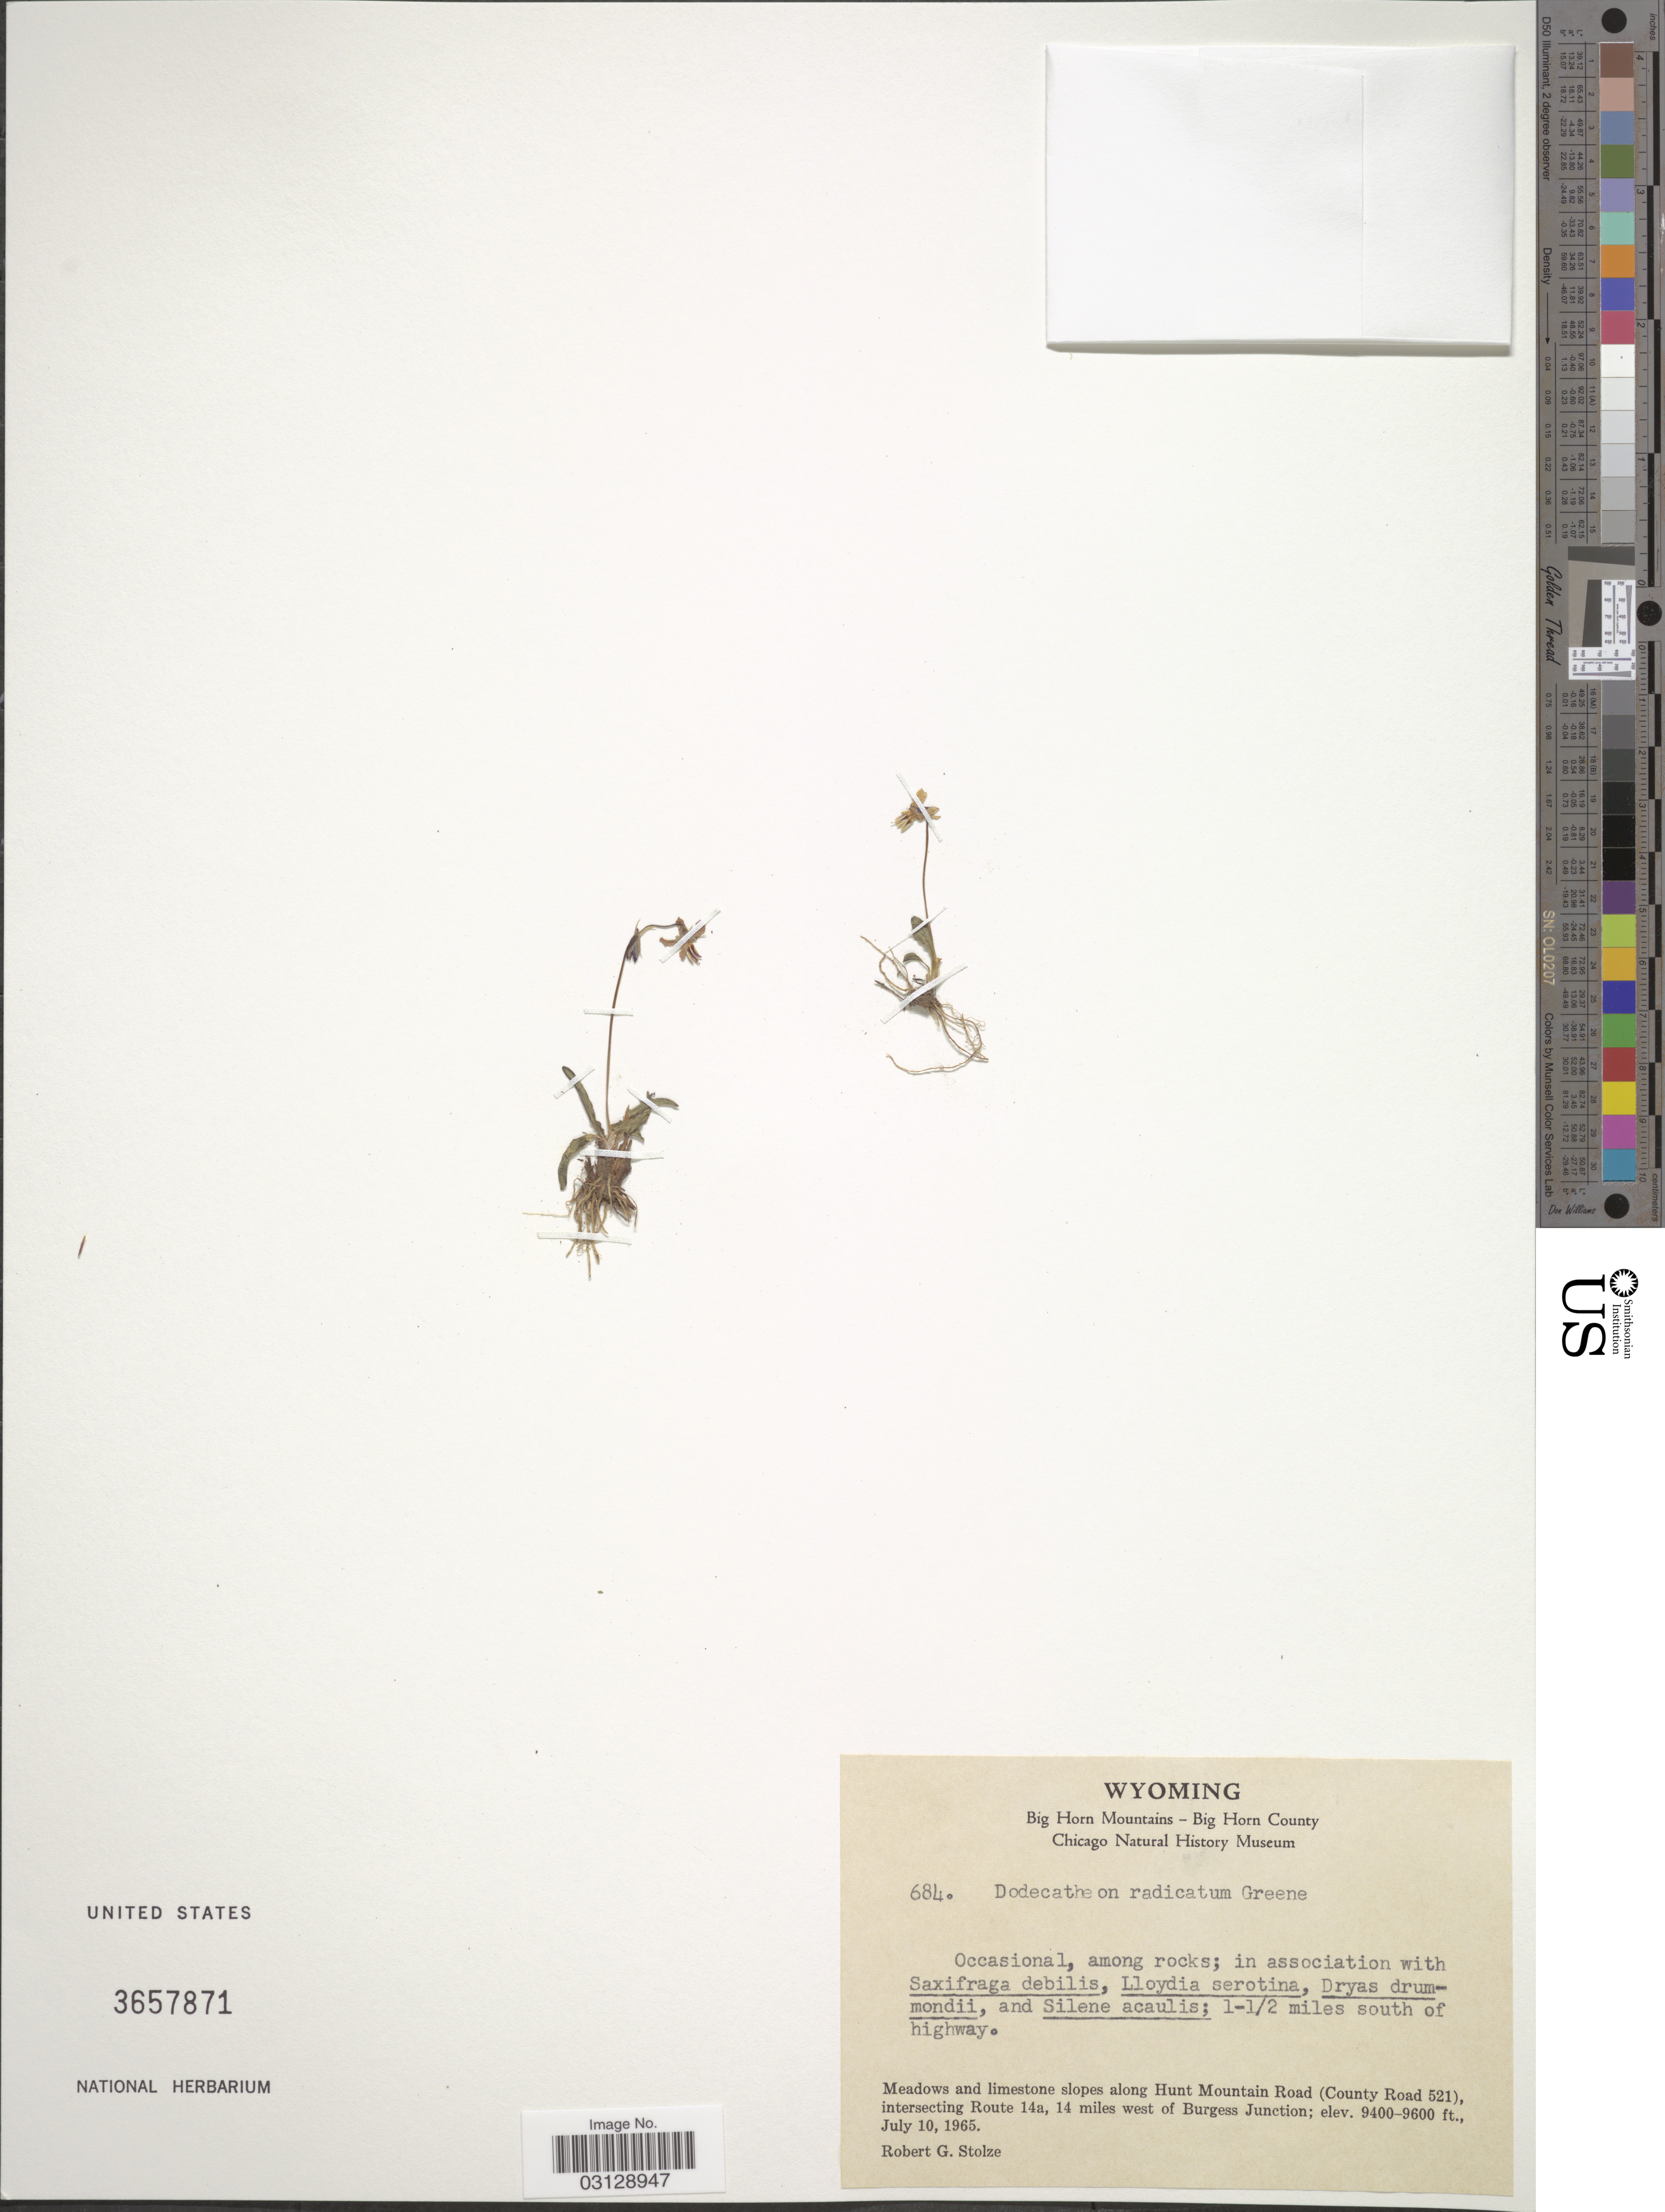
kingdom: Plantae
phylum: Tracheophyta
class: Magnoliopsida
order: Ericales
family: Primulaceae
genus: Dodecatheon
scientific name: Dodecatheon radicatum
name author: Greene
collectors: R. G. Stolze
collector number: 684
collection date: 1965-07-10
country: United States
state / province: Wyoming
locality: Big Horn Mountains - Big Horn County. 1-½ miles south of highway. Meadows and limestone slopes along Hunt Mountain Road (County Road 521), intersecting Route 14a, 14 miles west of Burgess Junction.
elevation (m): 2865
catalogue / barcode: US 3657871